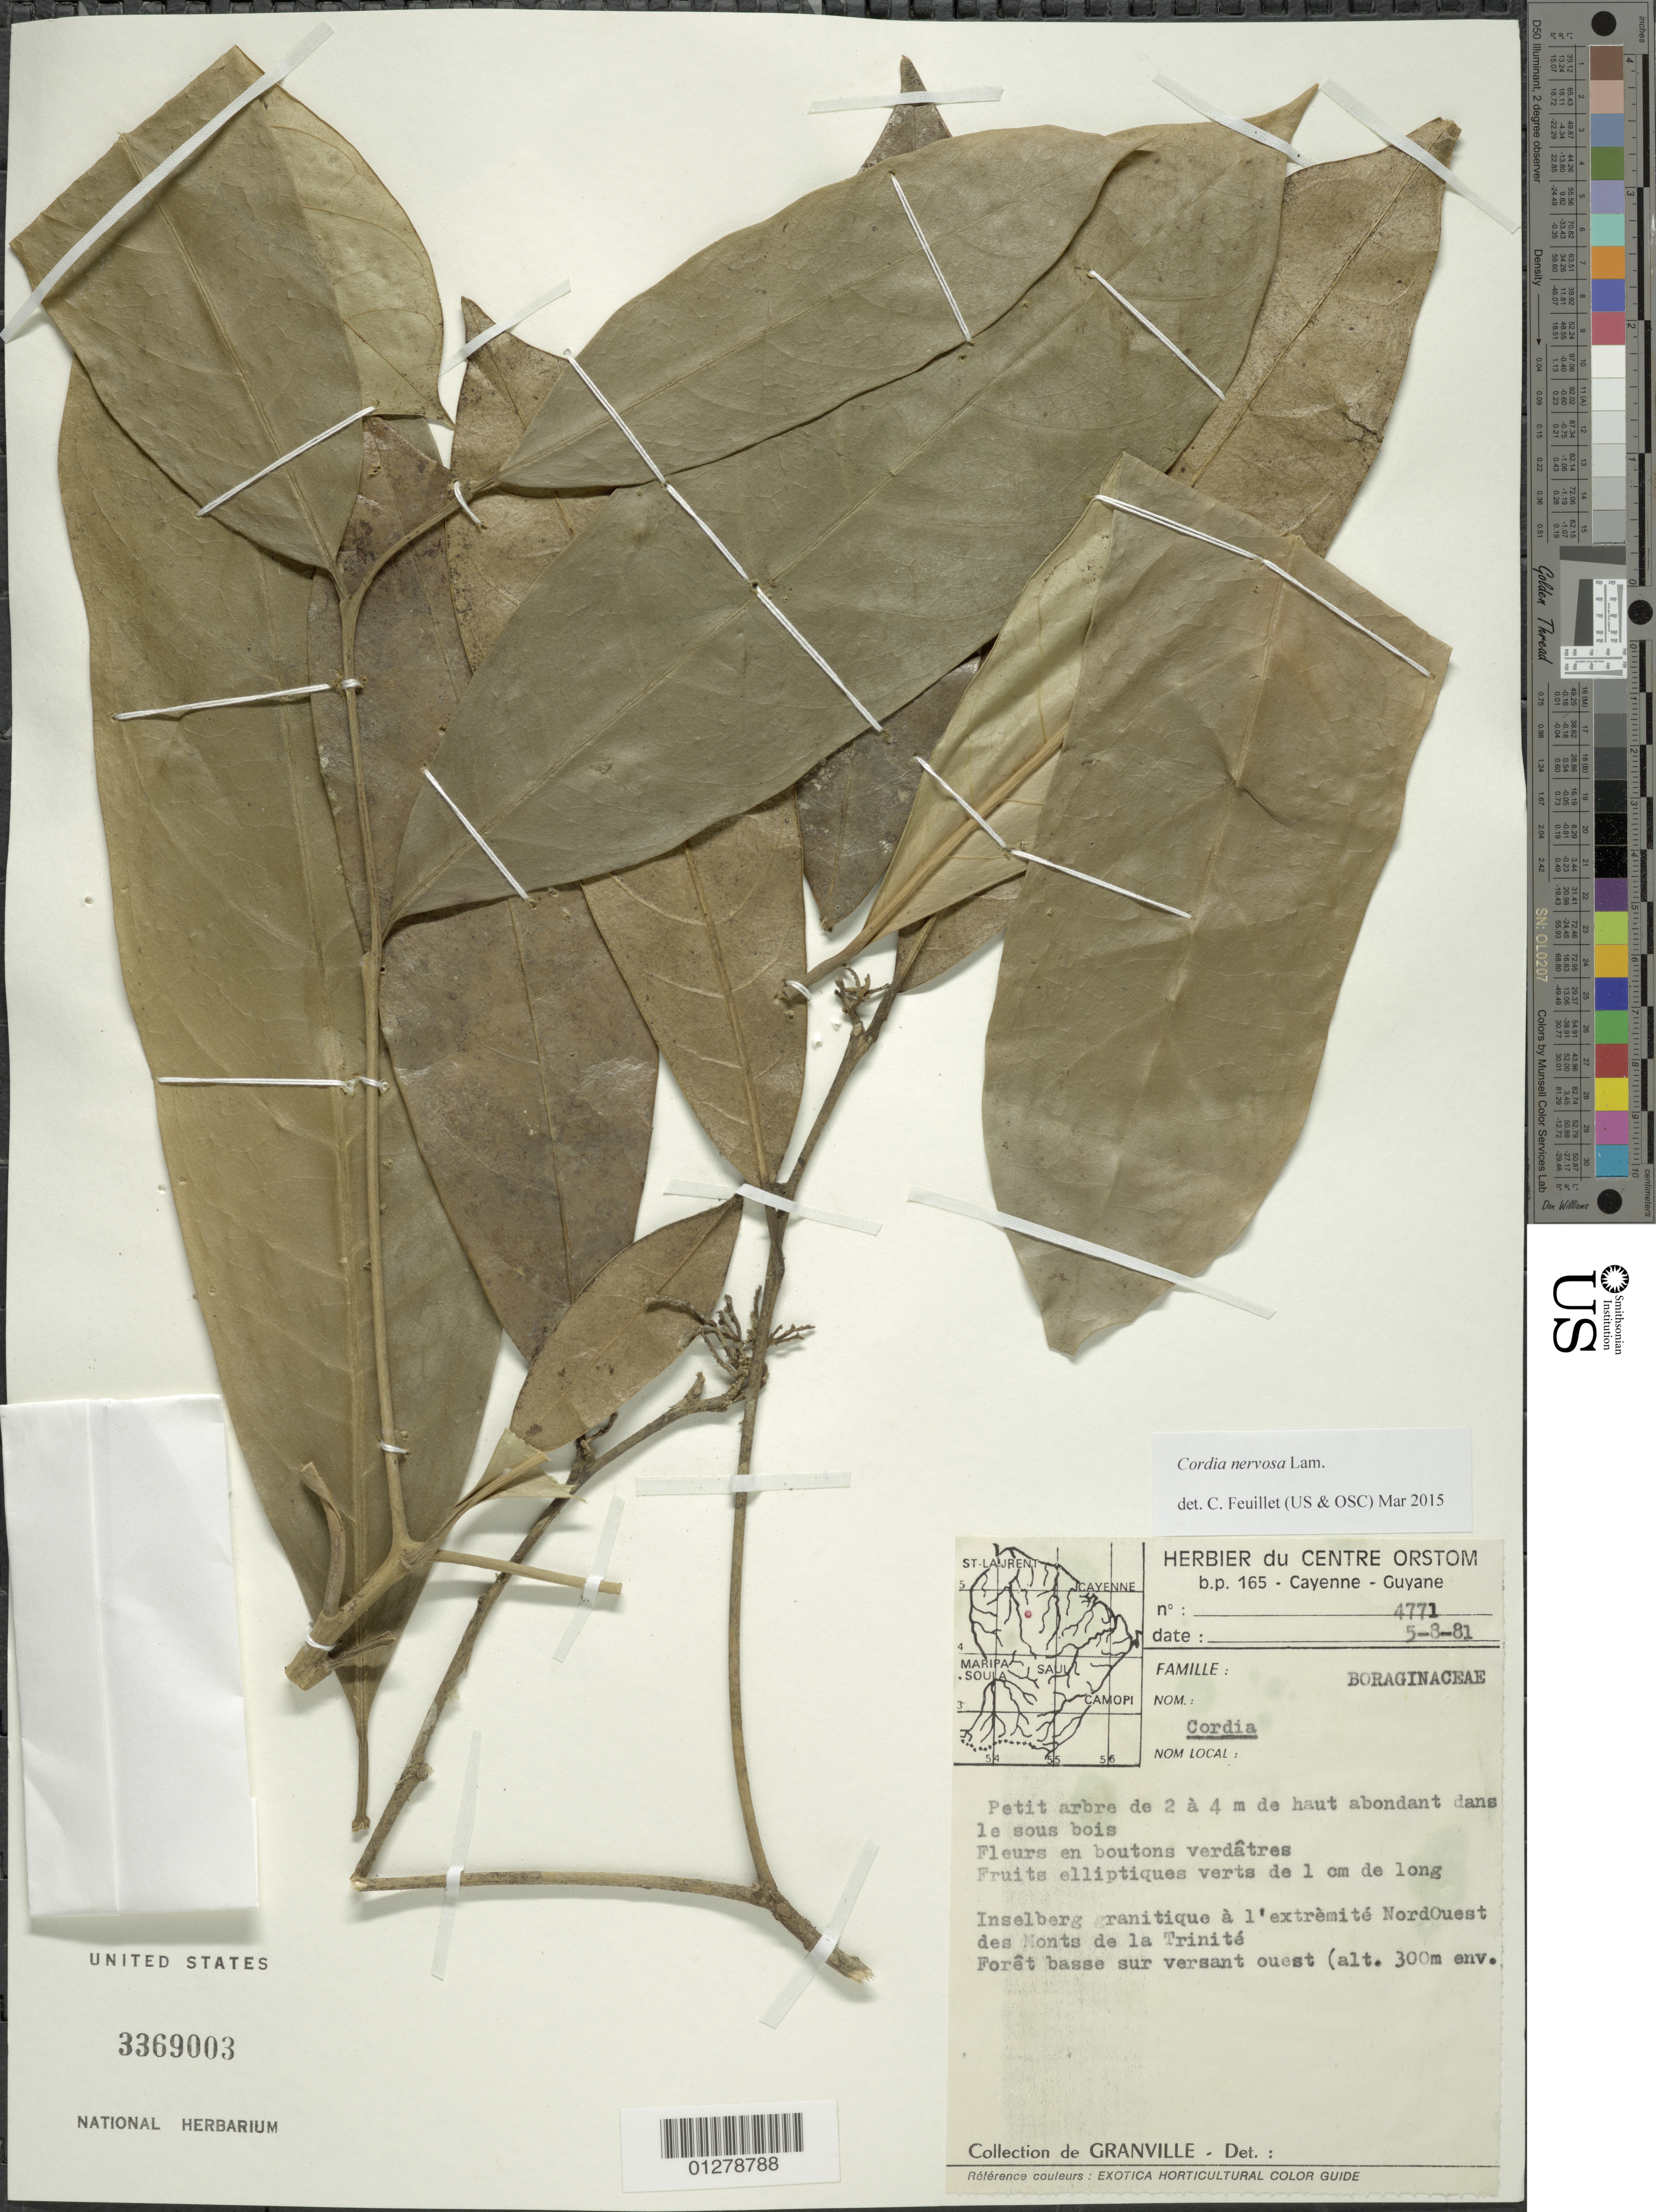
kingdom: Plantae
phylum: Tracheophyta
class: Magnoliopsida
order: Boraginales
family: Cordiaceae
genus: Cordia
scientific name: Cordia nervosa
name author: Lam.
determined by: Feuillet, C.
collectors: J.-J. de Granville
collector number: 4771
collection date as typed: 5-Aug-81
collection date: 1981-08-05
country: French Guiana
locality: Montagne de la Trinité, sommet NE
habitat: abondant dans le sous bois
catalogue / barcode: US 3369003